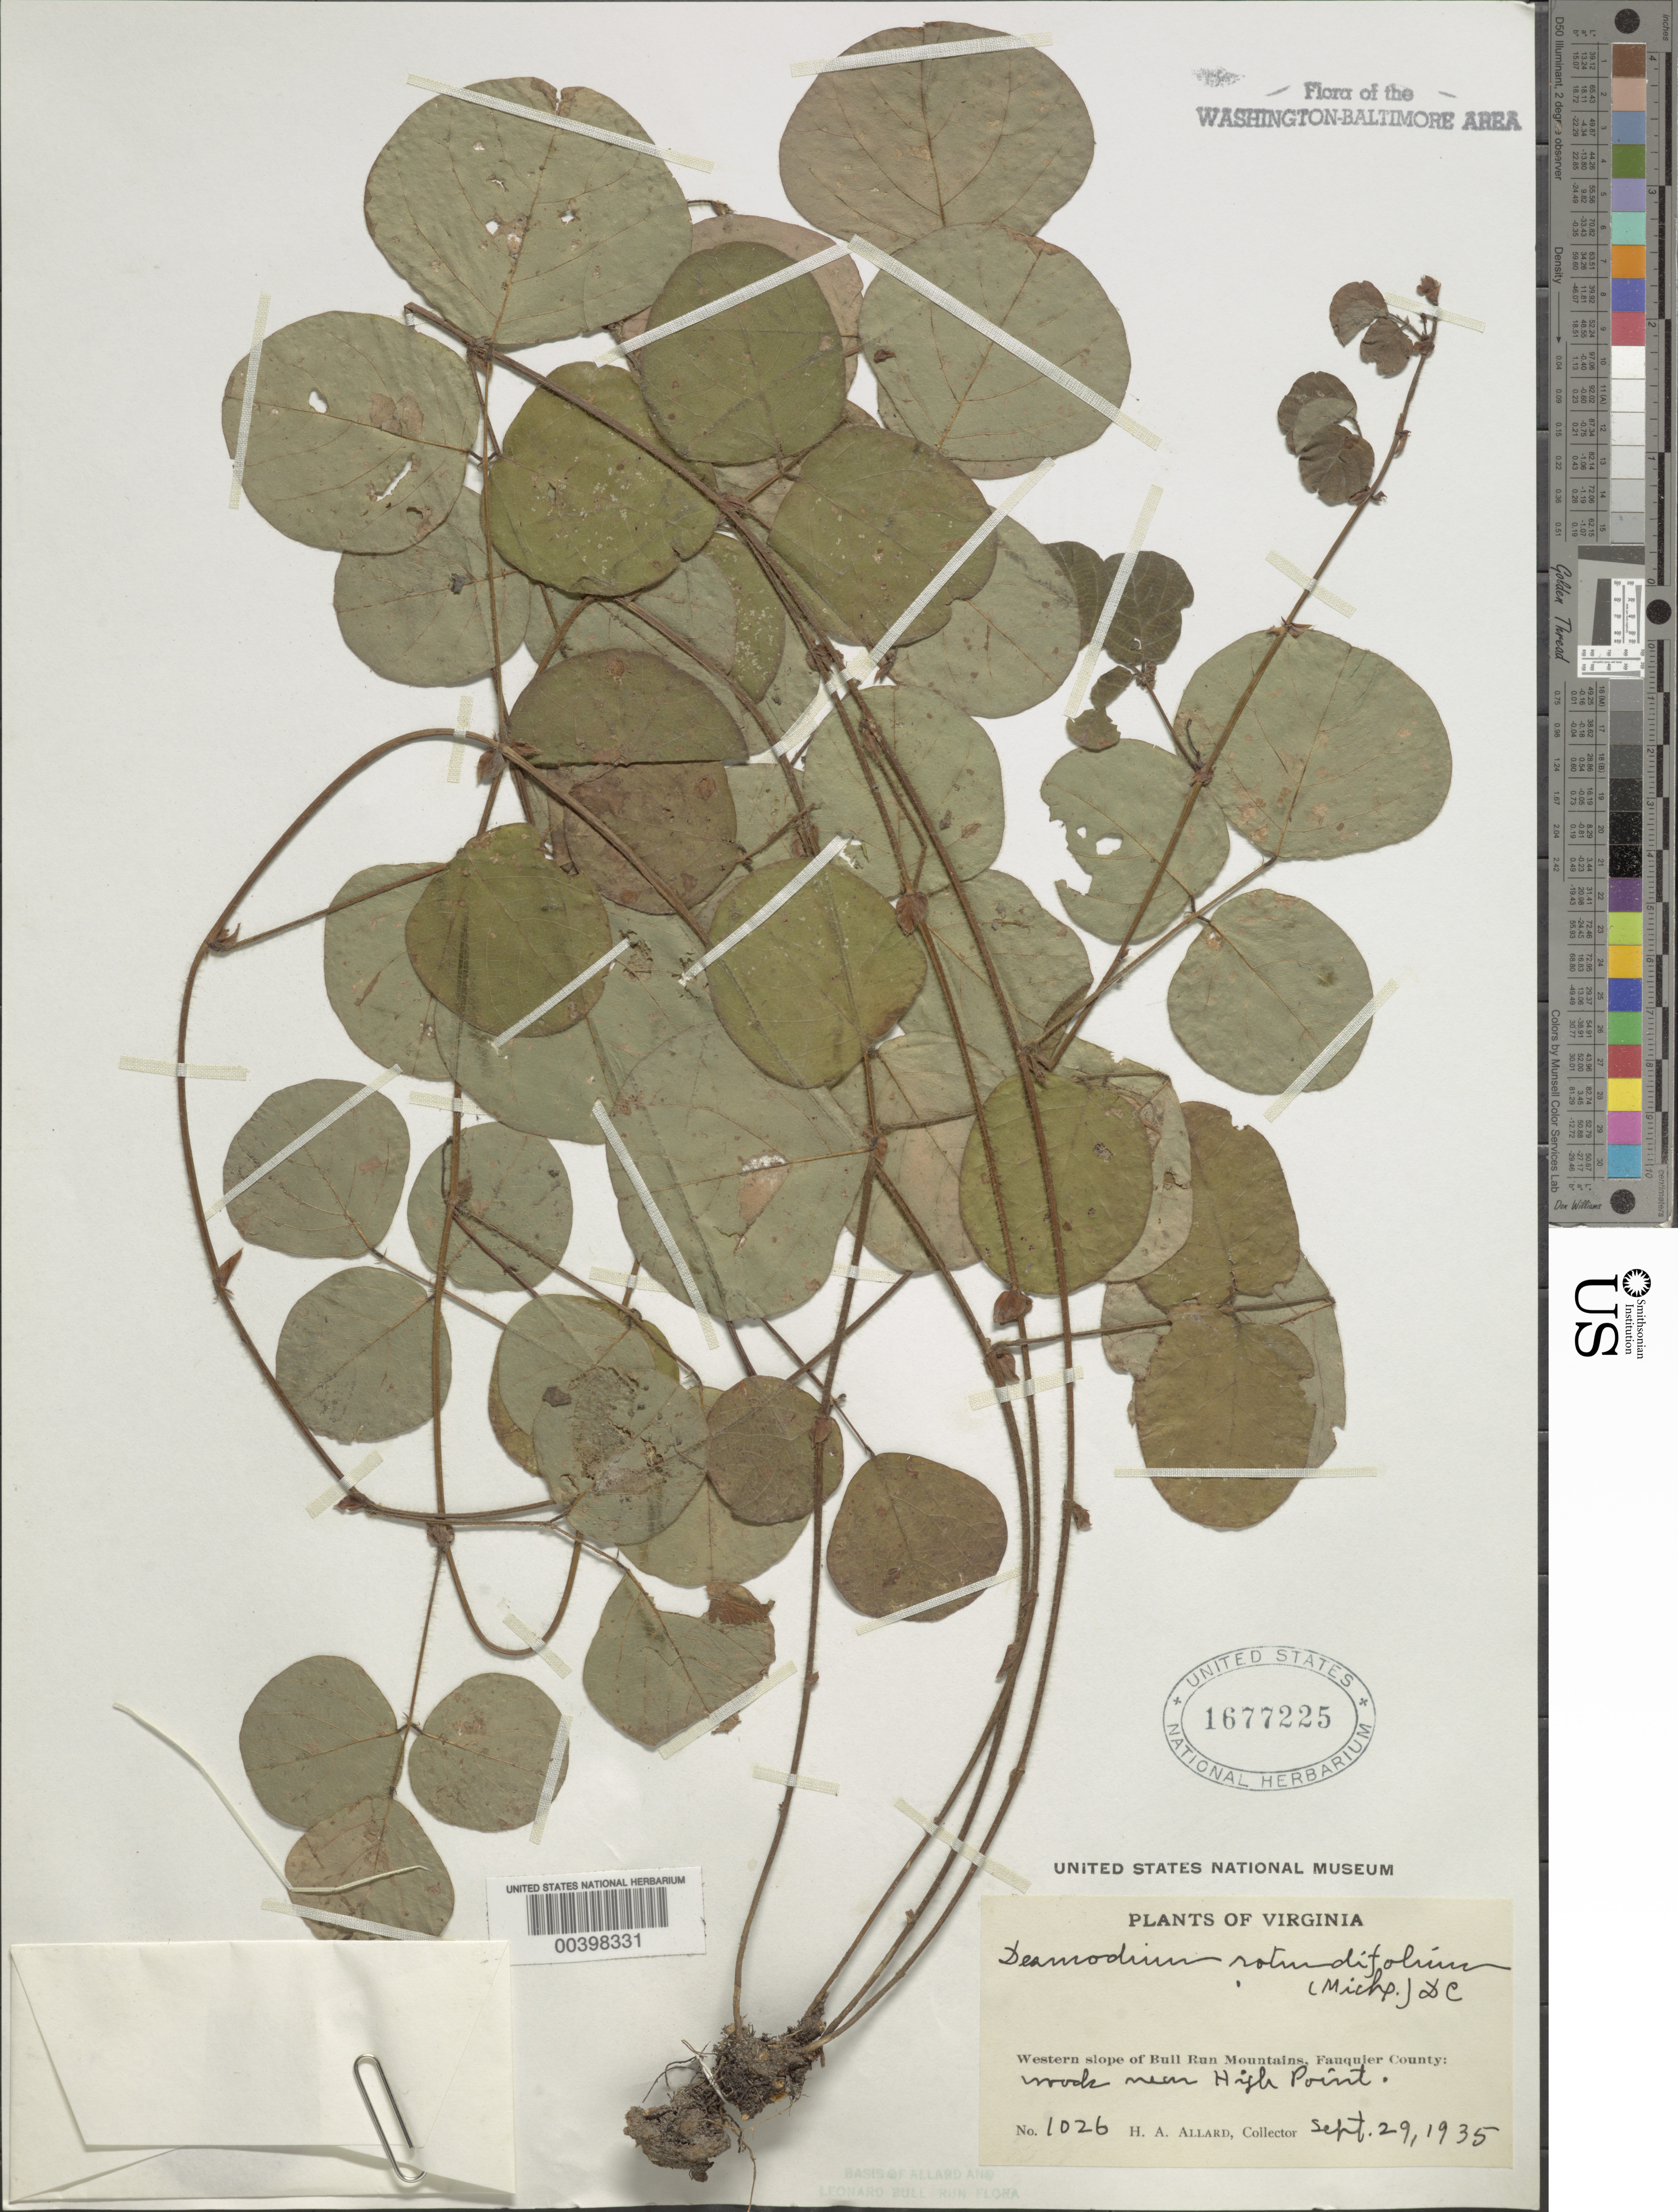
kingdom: Plantae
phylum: Tracheophyta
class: Magnoliopsida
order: Fabales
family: Fabaceae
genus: Desmodium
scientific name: Desmodium rotundifolium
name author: DC.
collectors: H. A. Allard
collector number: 1026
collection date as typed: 29 Sep 1935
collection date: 1935-09-29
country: United States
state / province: Virginia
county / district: Fauquier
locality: Near High Point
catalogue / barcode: US 1677225